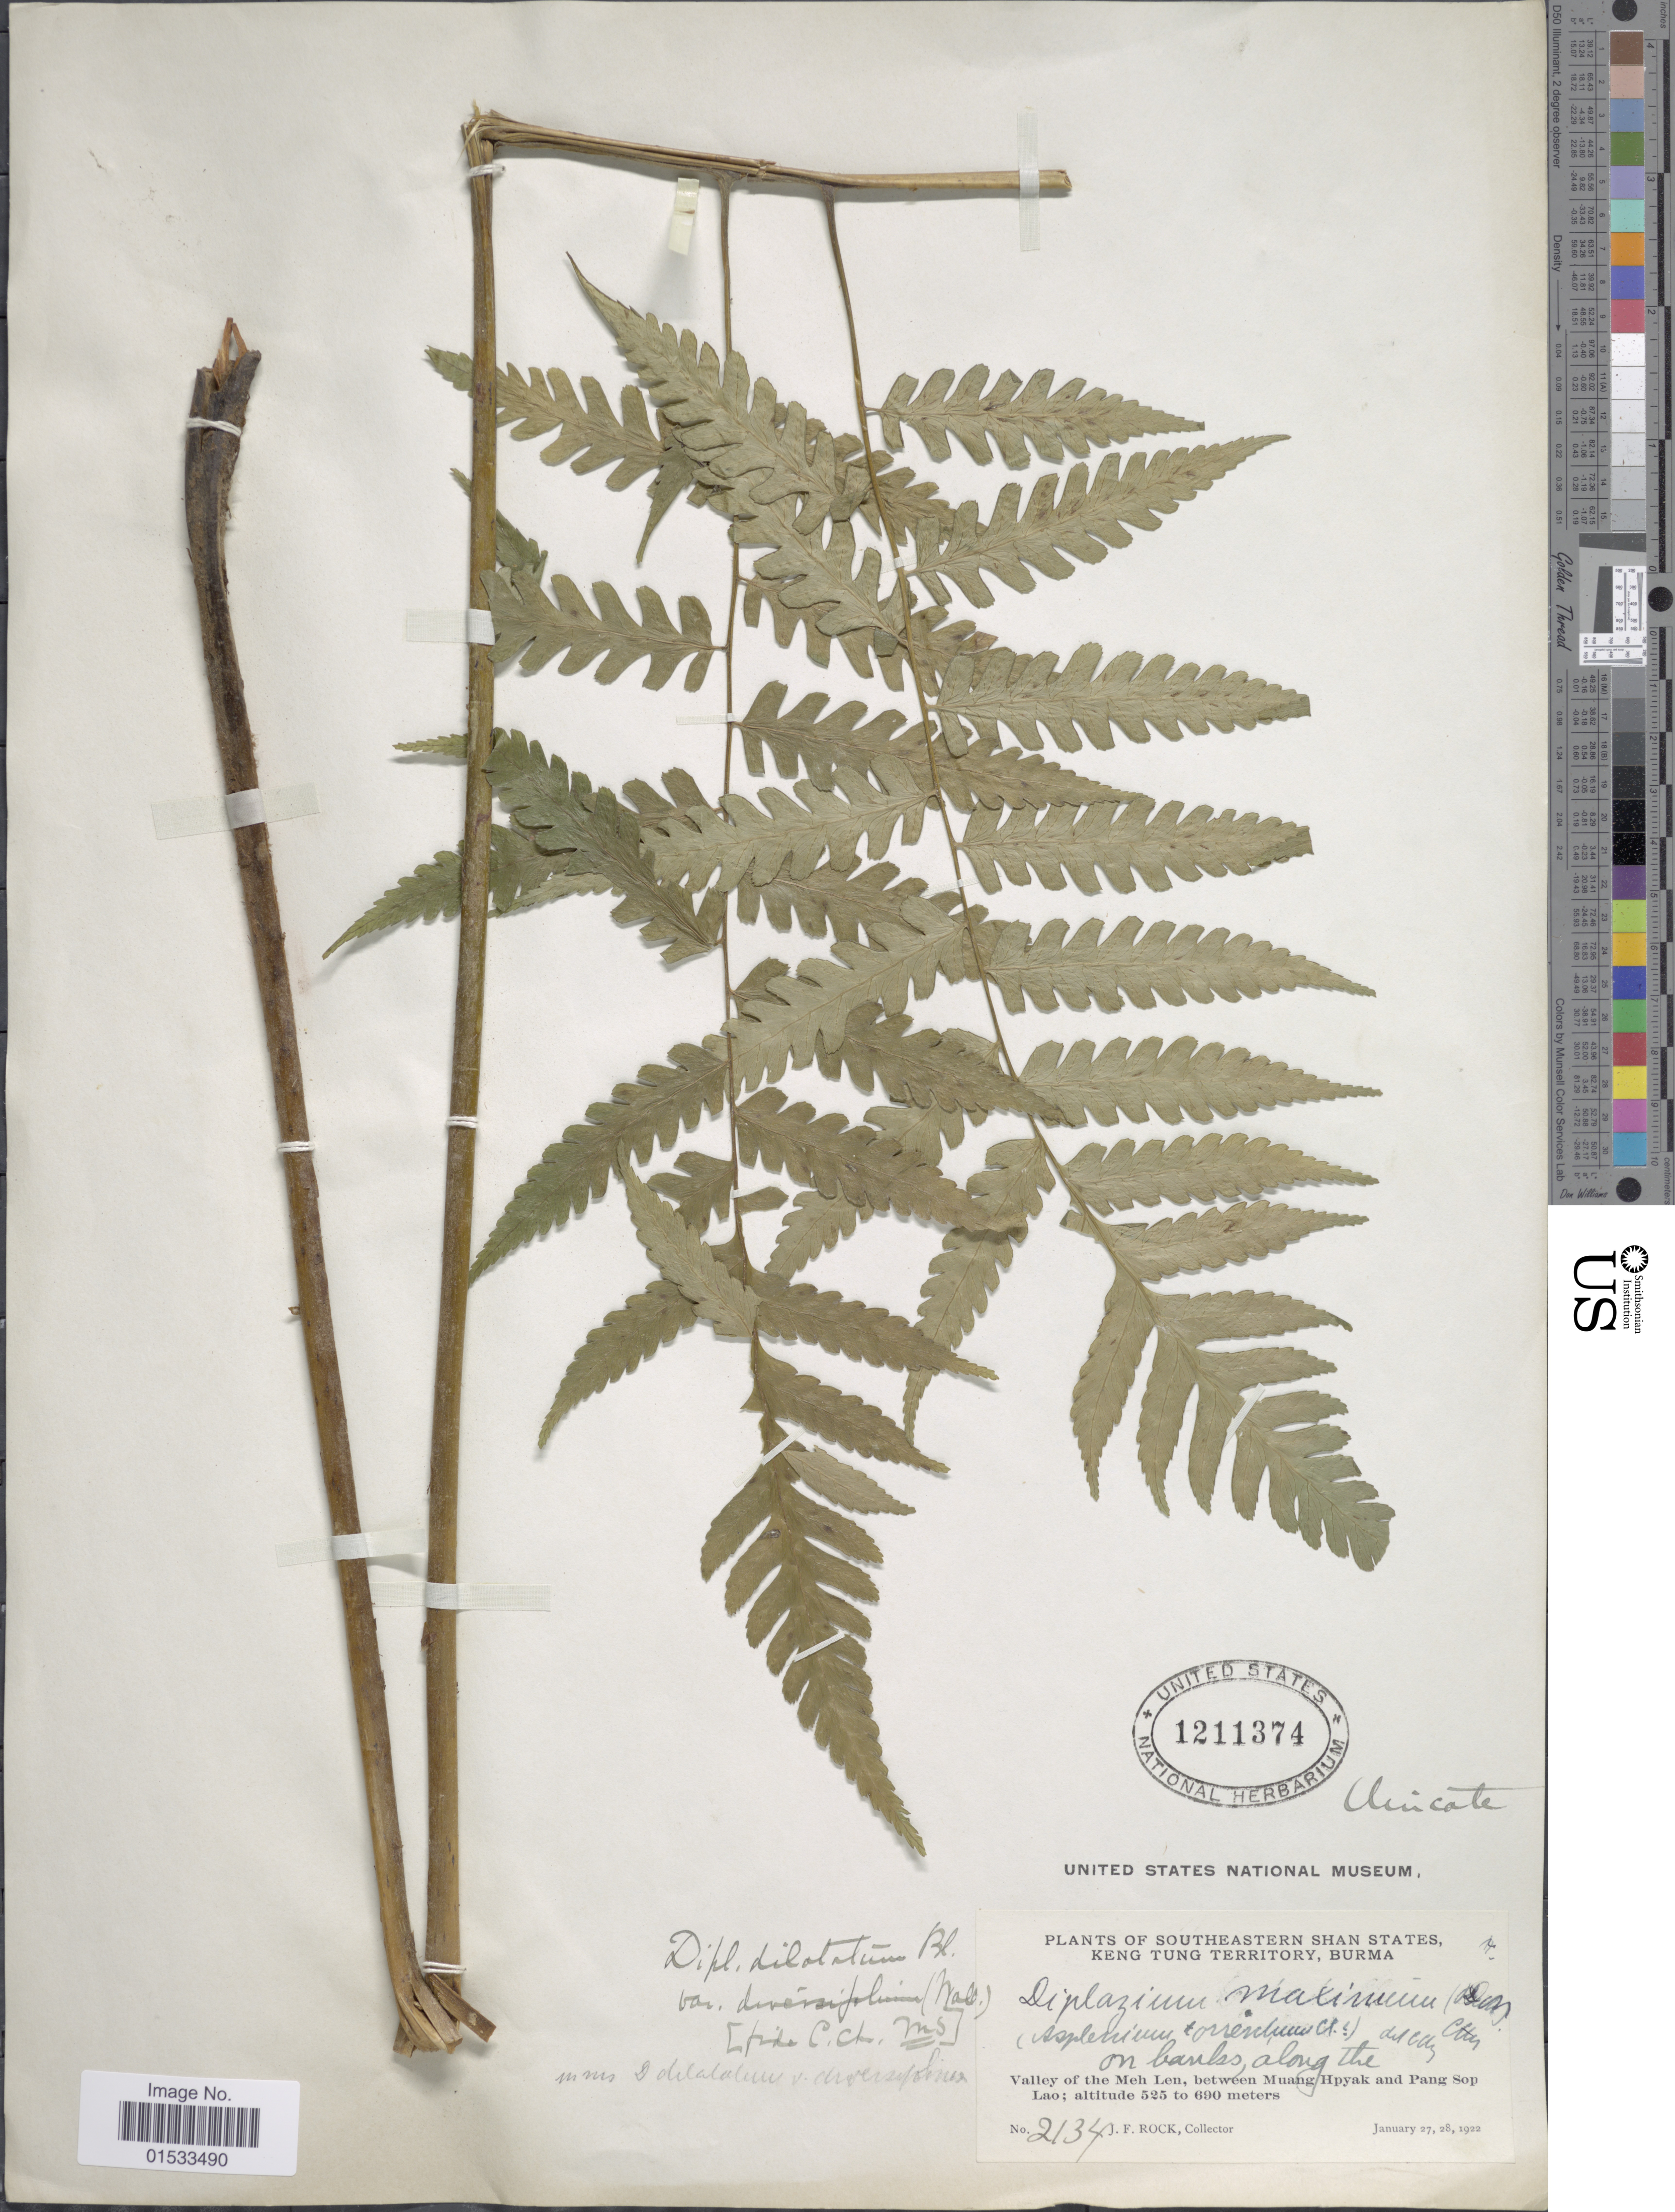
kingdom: Plantae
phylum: Tracheophyta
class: Polypodiopsida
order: Polypodiales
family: Athyriaceae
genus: Diplazium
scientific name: Diplazium dilatatum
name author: Blume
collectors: J. Rock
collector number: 2134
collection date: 1922-01-27/1922-01-28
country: Myanmar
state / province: Shan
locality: Southeastern Shan States, Keng Tung Territory, Burma, valley of the Meh Len, between Muang Hpyak and Pang Sop Lao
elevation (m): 525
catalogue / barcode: US 1211374